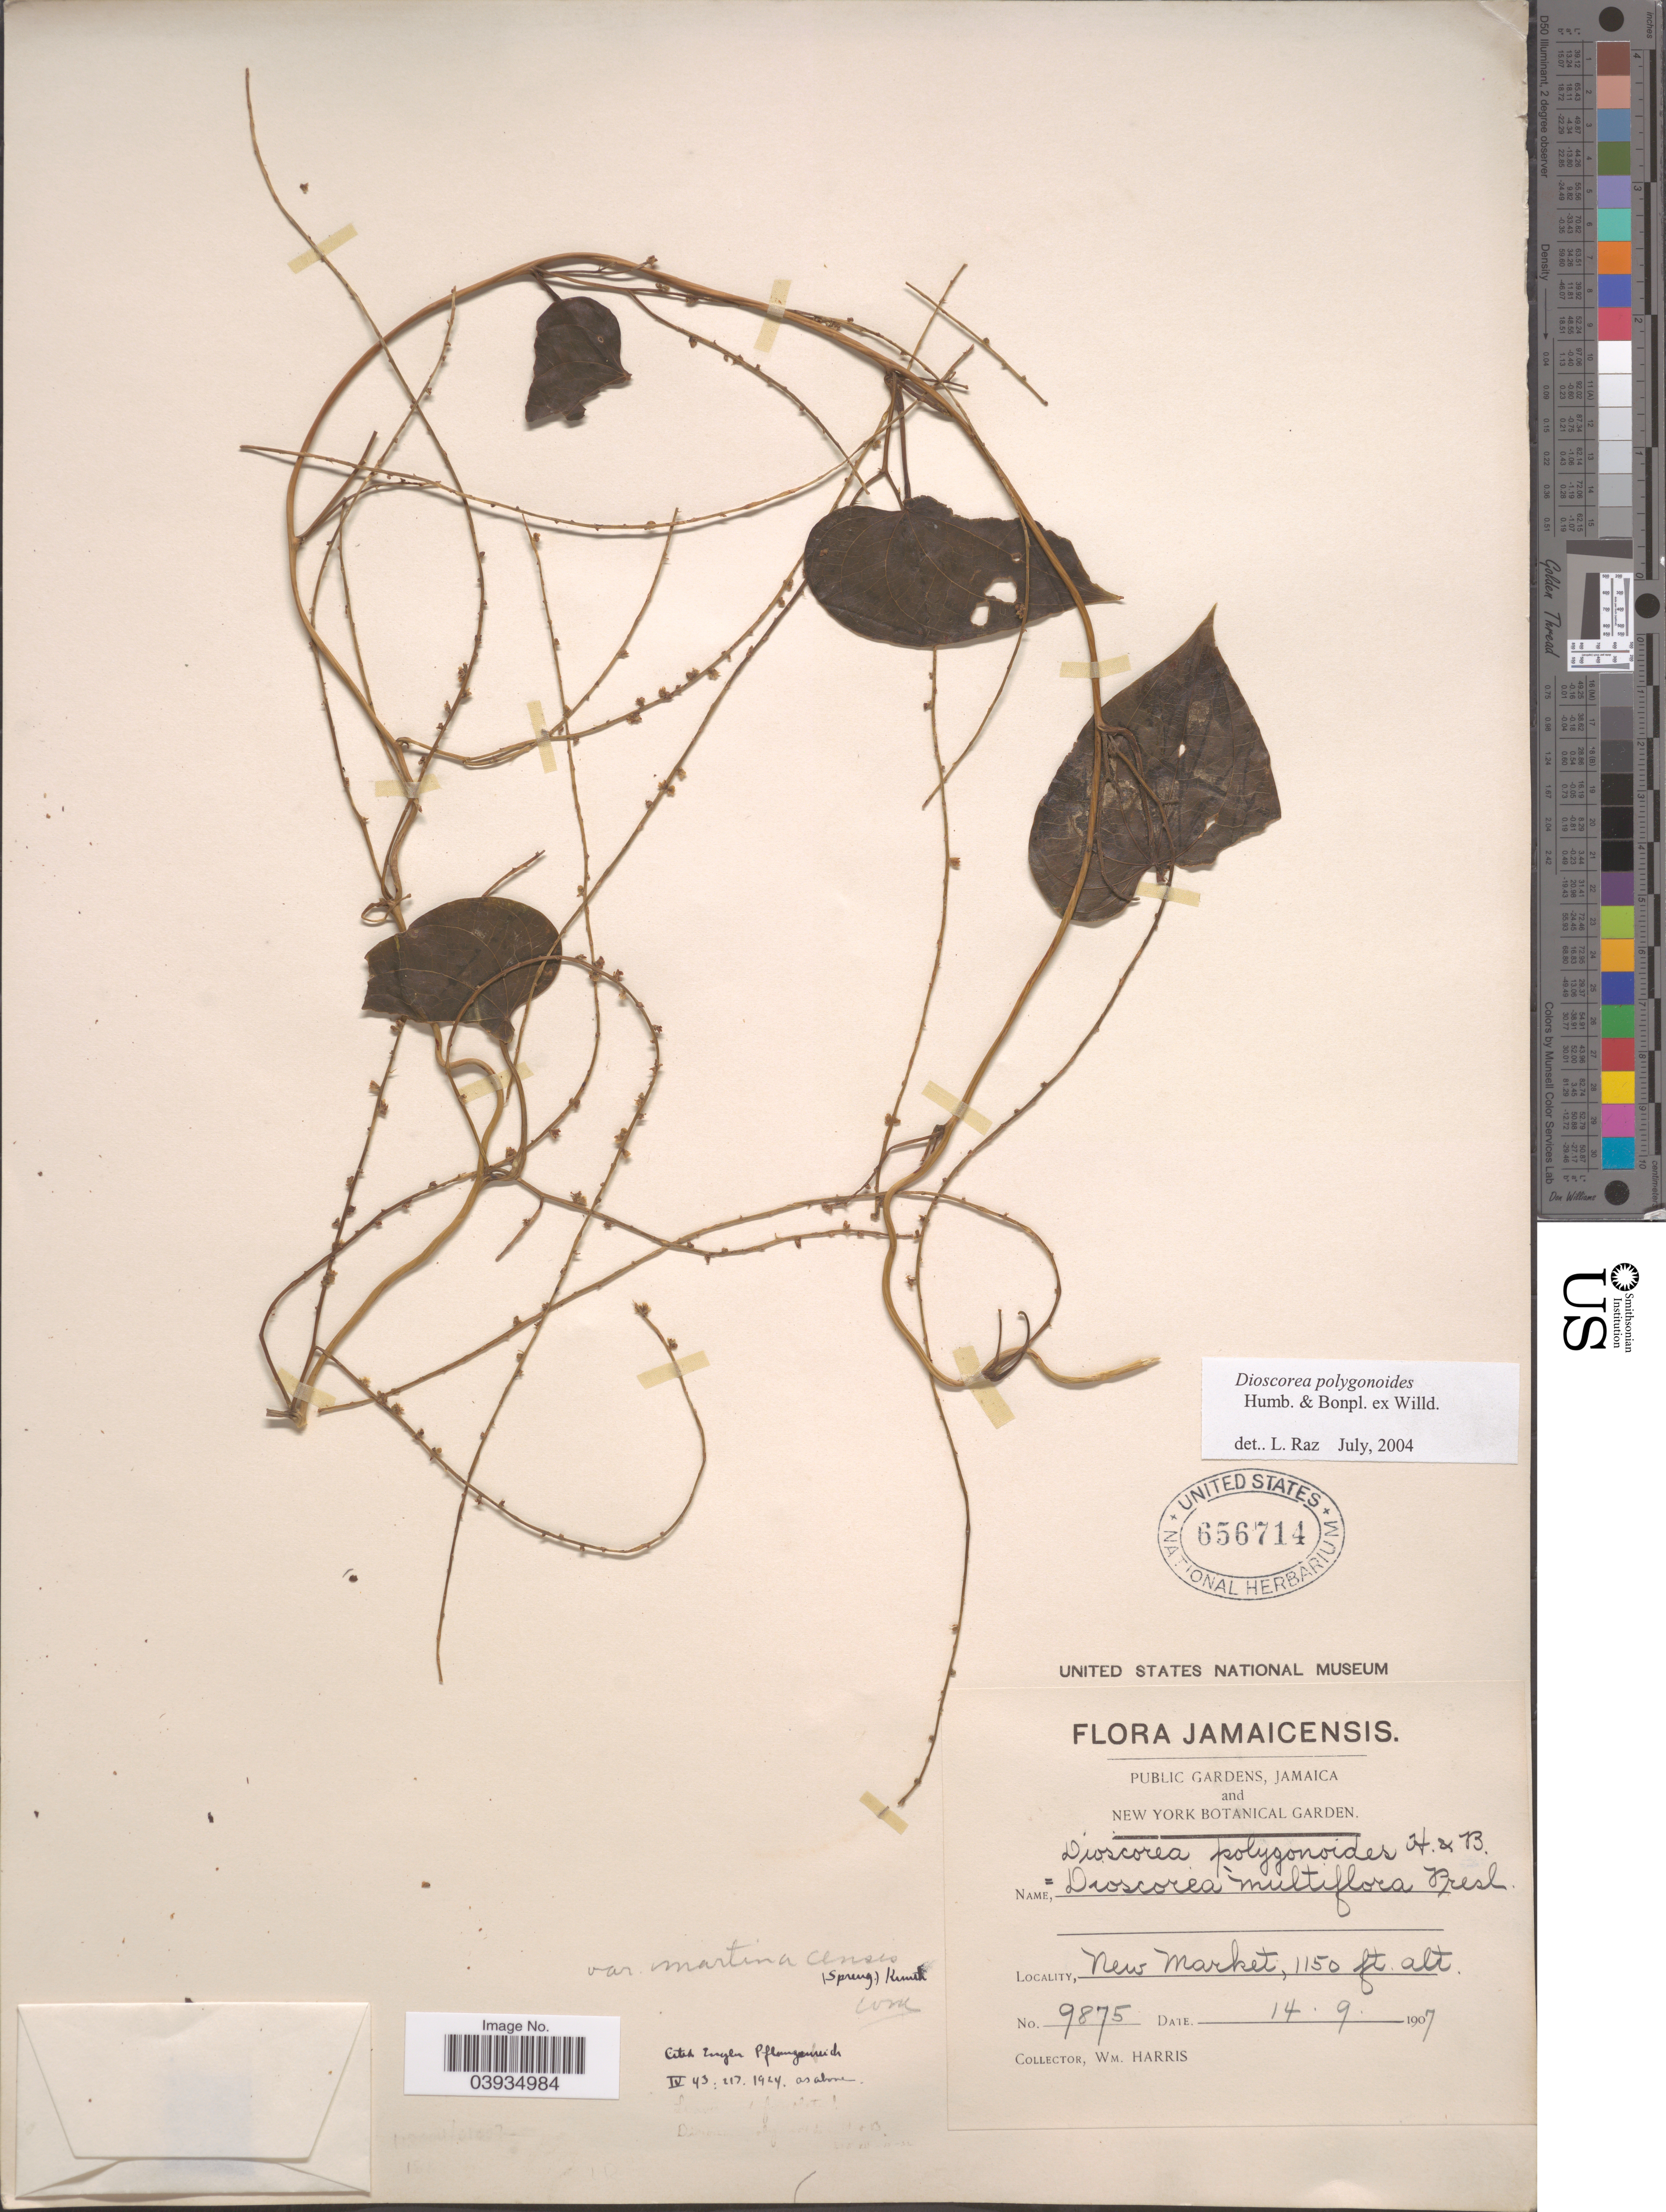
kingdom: Plantae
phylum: Tracheophyta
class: Liliopsida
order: Dioscoreales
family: Dioscoreaceae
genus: Dioscorea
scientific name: Dioscorea polygonoides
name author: Humb. & Bonpl. ex Willd.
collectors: W. H. Harris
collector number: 9875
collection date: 1907-09-14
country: Jamaica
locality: New Market.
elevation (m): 351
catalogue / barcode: US 656714